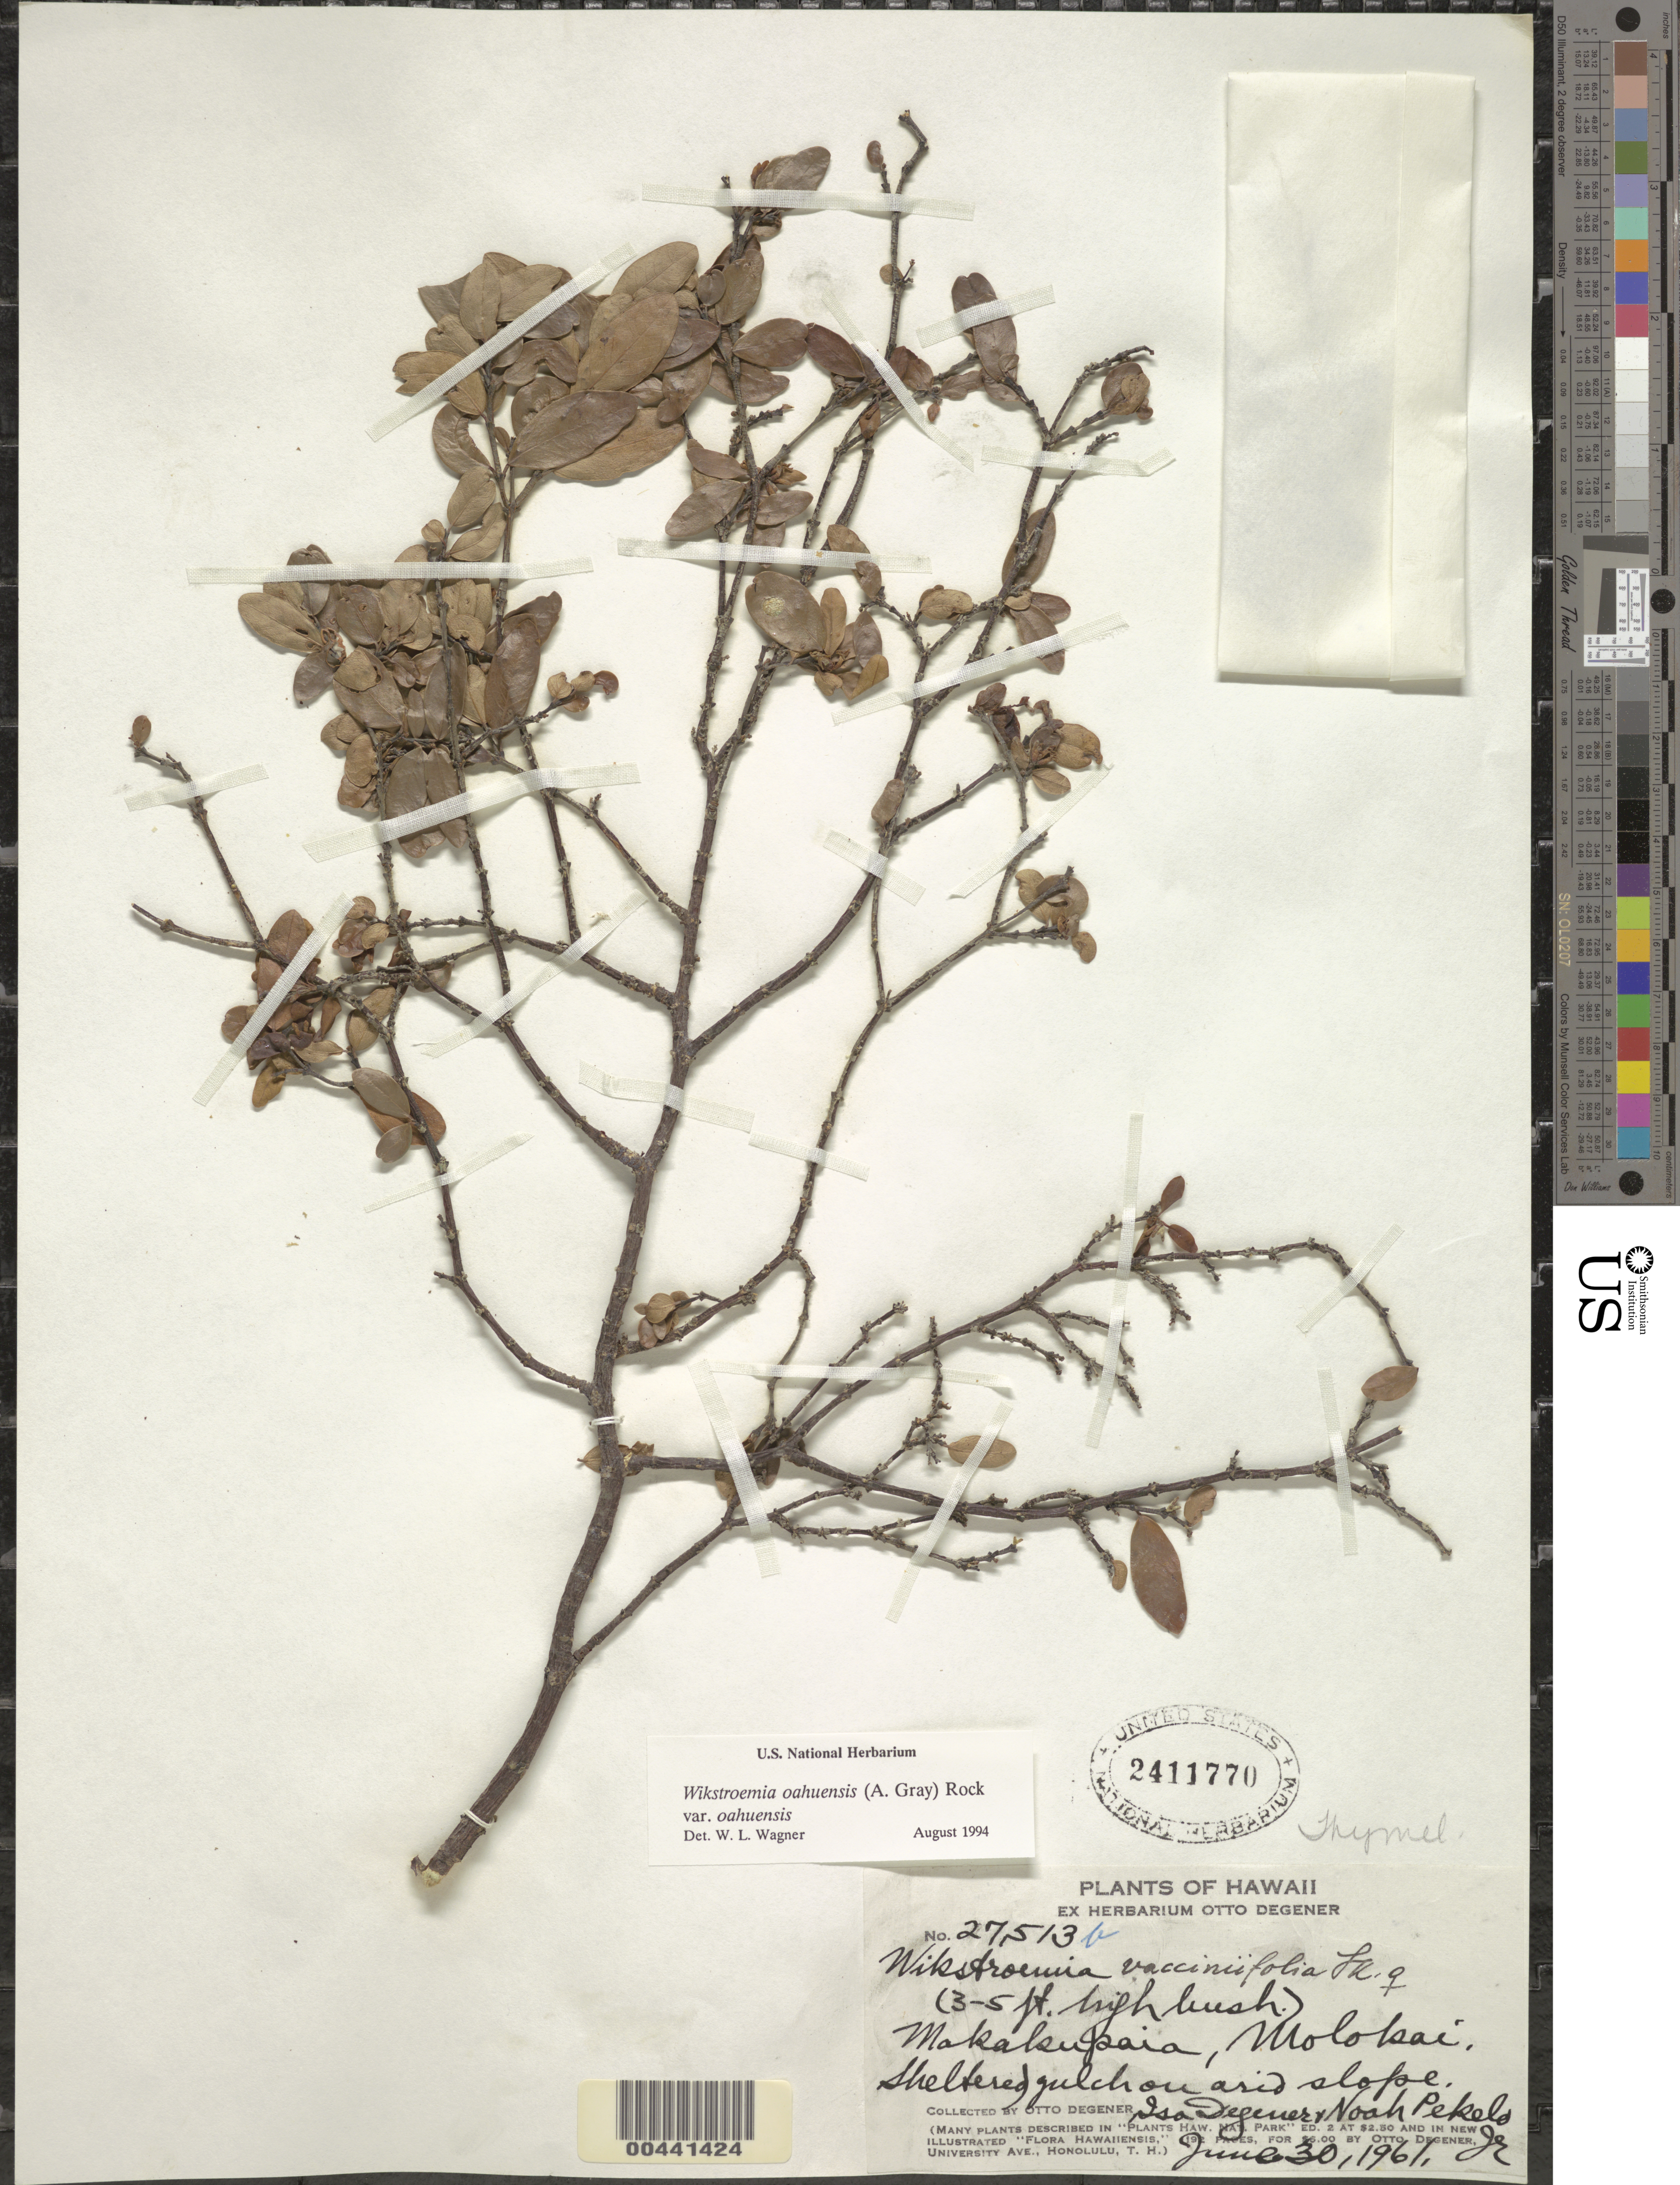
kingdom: Plantae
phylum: Tracheophyta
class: Magnoliopsida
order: Malvales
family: Thymelaeaceae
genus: Wikstroemia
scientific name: Wikstroemia oahuensis var. oahuensis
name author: (A. Gray) Rock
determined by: Wagner, W. L., (BOT), Smithsonian Institution - National Museum of Natural History (UNITED STATES)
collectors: O. Degener, I. Degener & N. Pekelo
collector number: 27513b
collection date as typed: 30 Jun 1961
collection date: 1961-06-30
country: United States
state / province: Hawaii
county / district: Maui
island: Moloka'i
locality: Makakupaia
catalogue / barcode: US 2411770